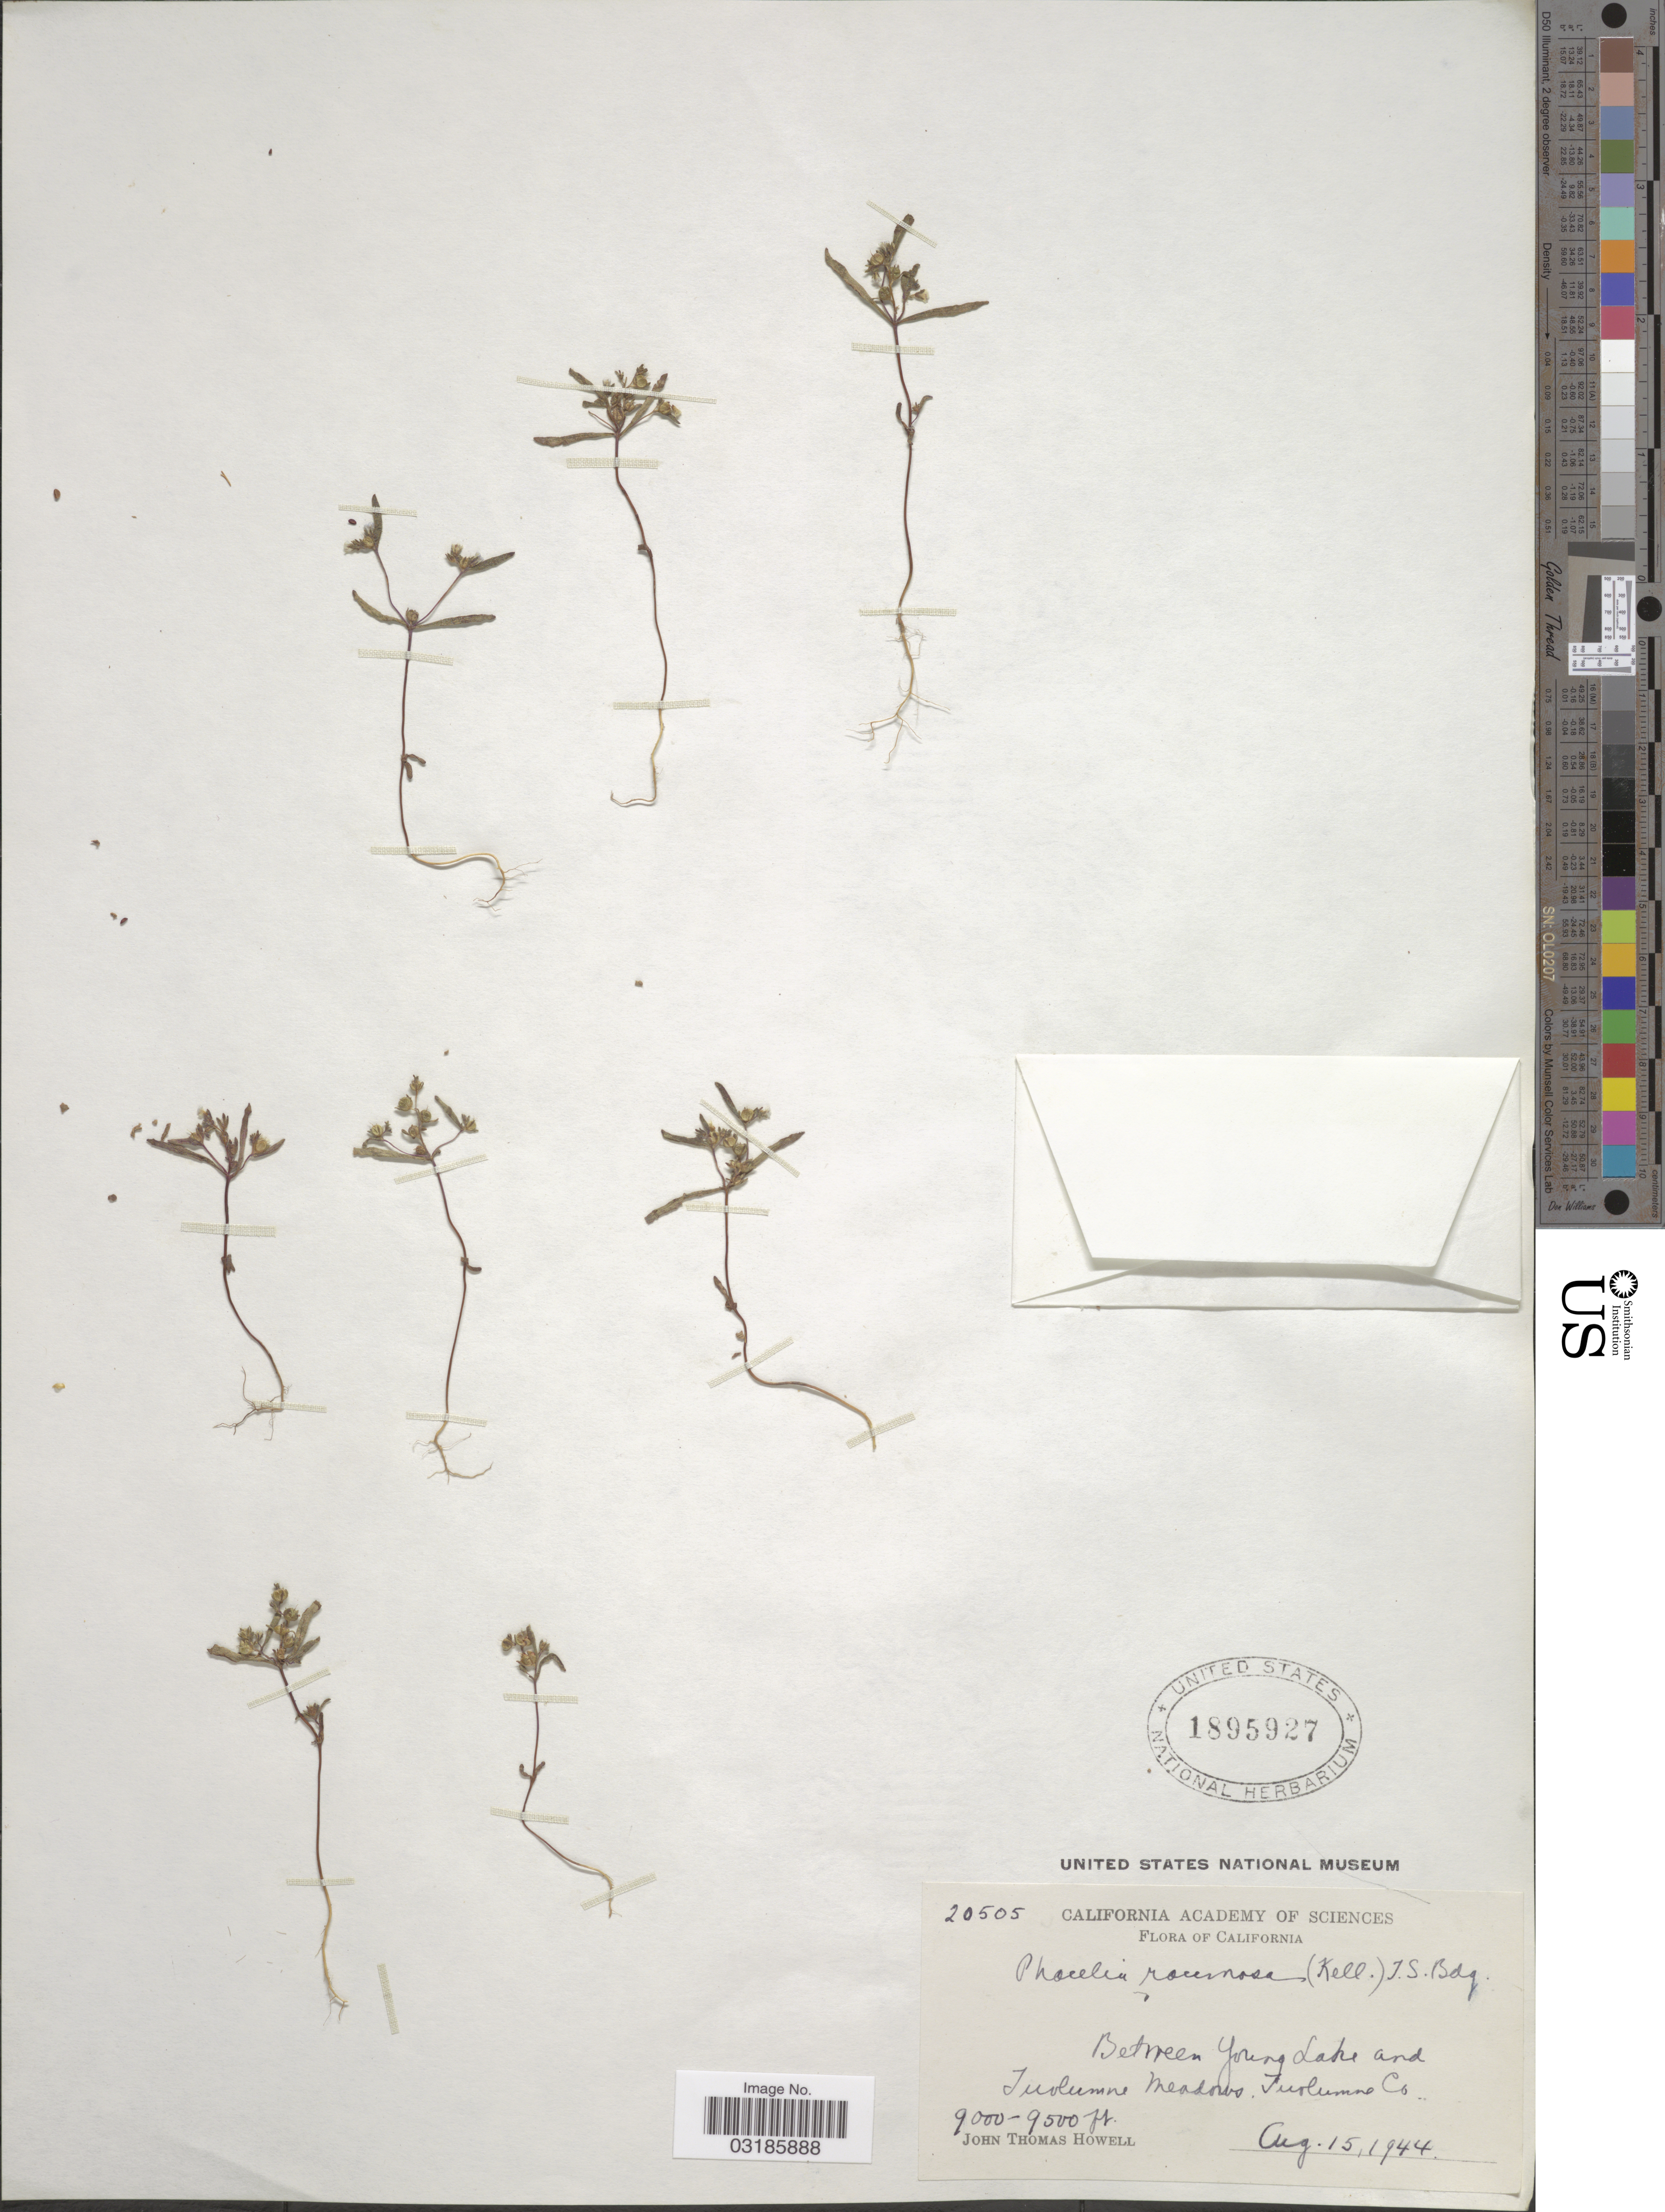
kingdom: Plantae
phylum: Tracheophyta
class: Magnoliopsida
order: Boraginales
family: Hydrophyllaceae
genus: Phacelia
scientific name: Phacelia racemosa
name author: (Kellogg) A. Heller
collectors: J. T. Howell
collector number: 20505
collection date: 1944-08-15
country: United States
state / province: California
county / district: Tuolumne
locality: Between Young Lake and Tuolumne Meadows. Tuolumne Co.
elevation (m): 2743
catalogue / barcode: US 1895927